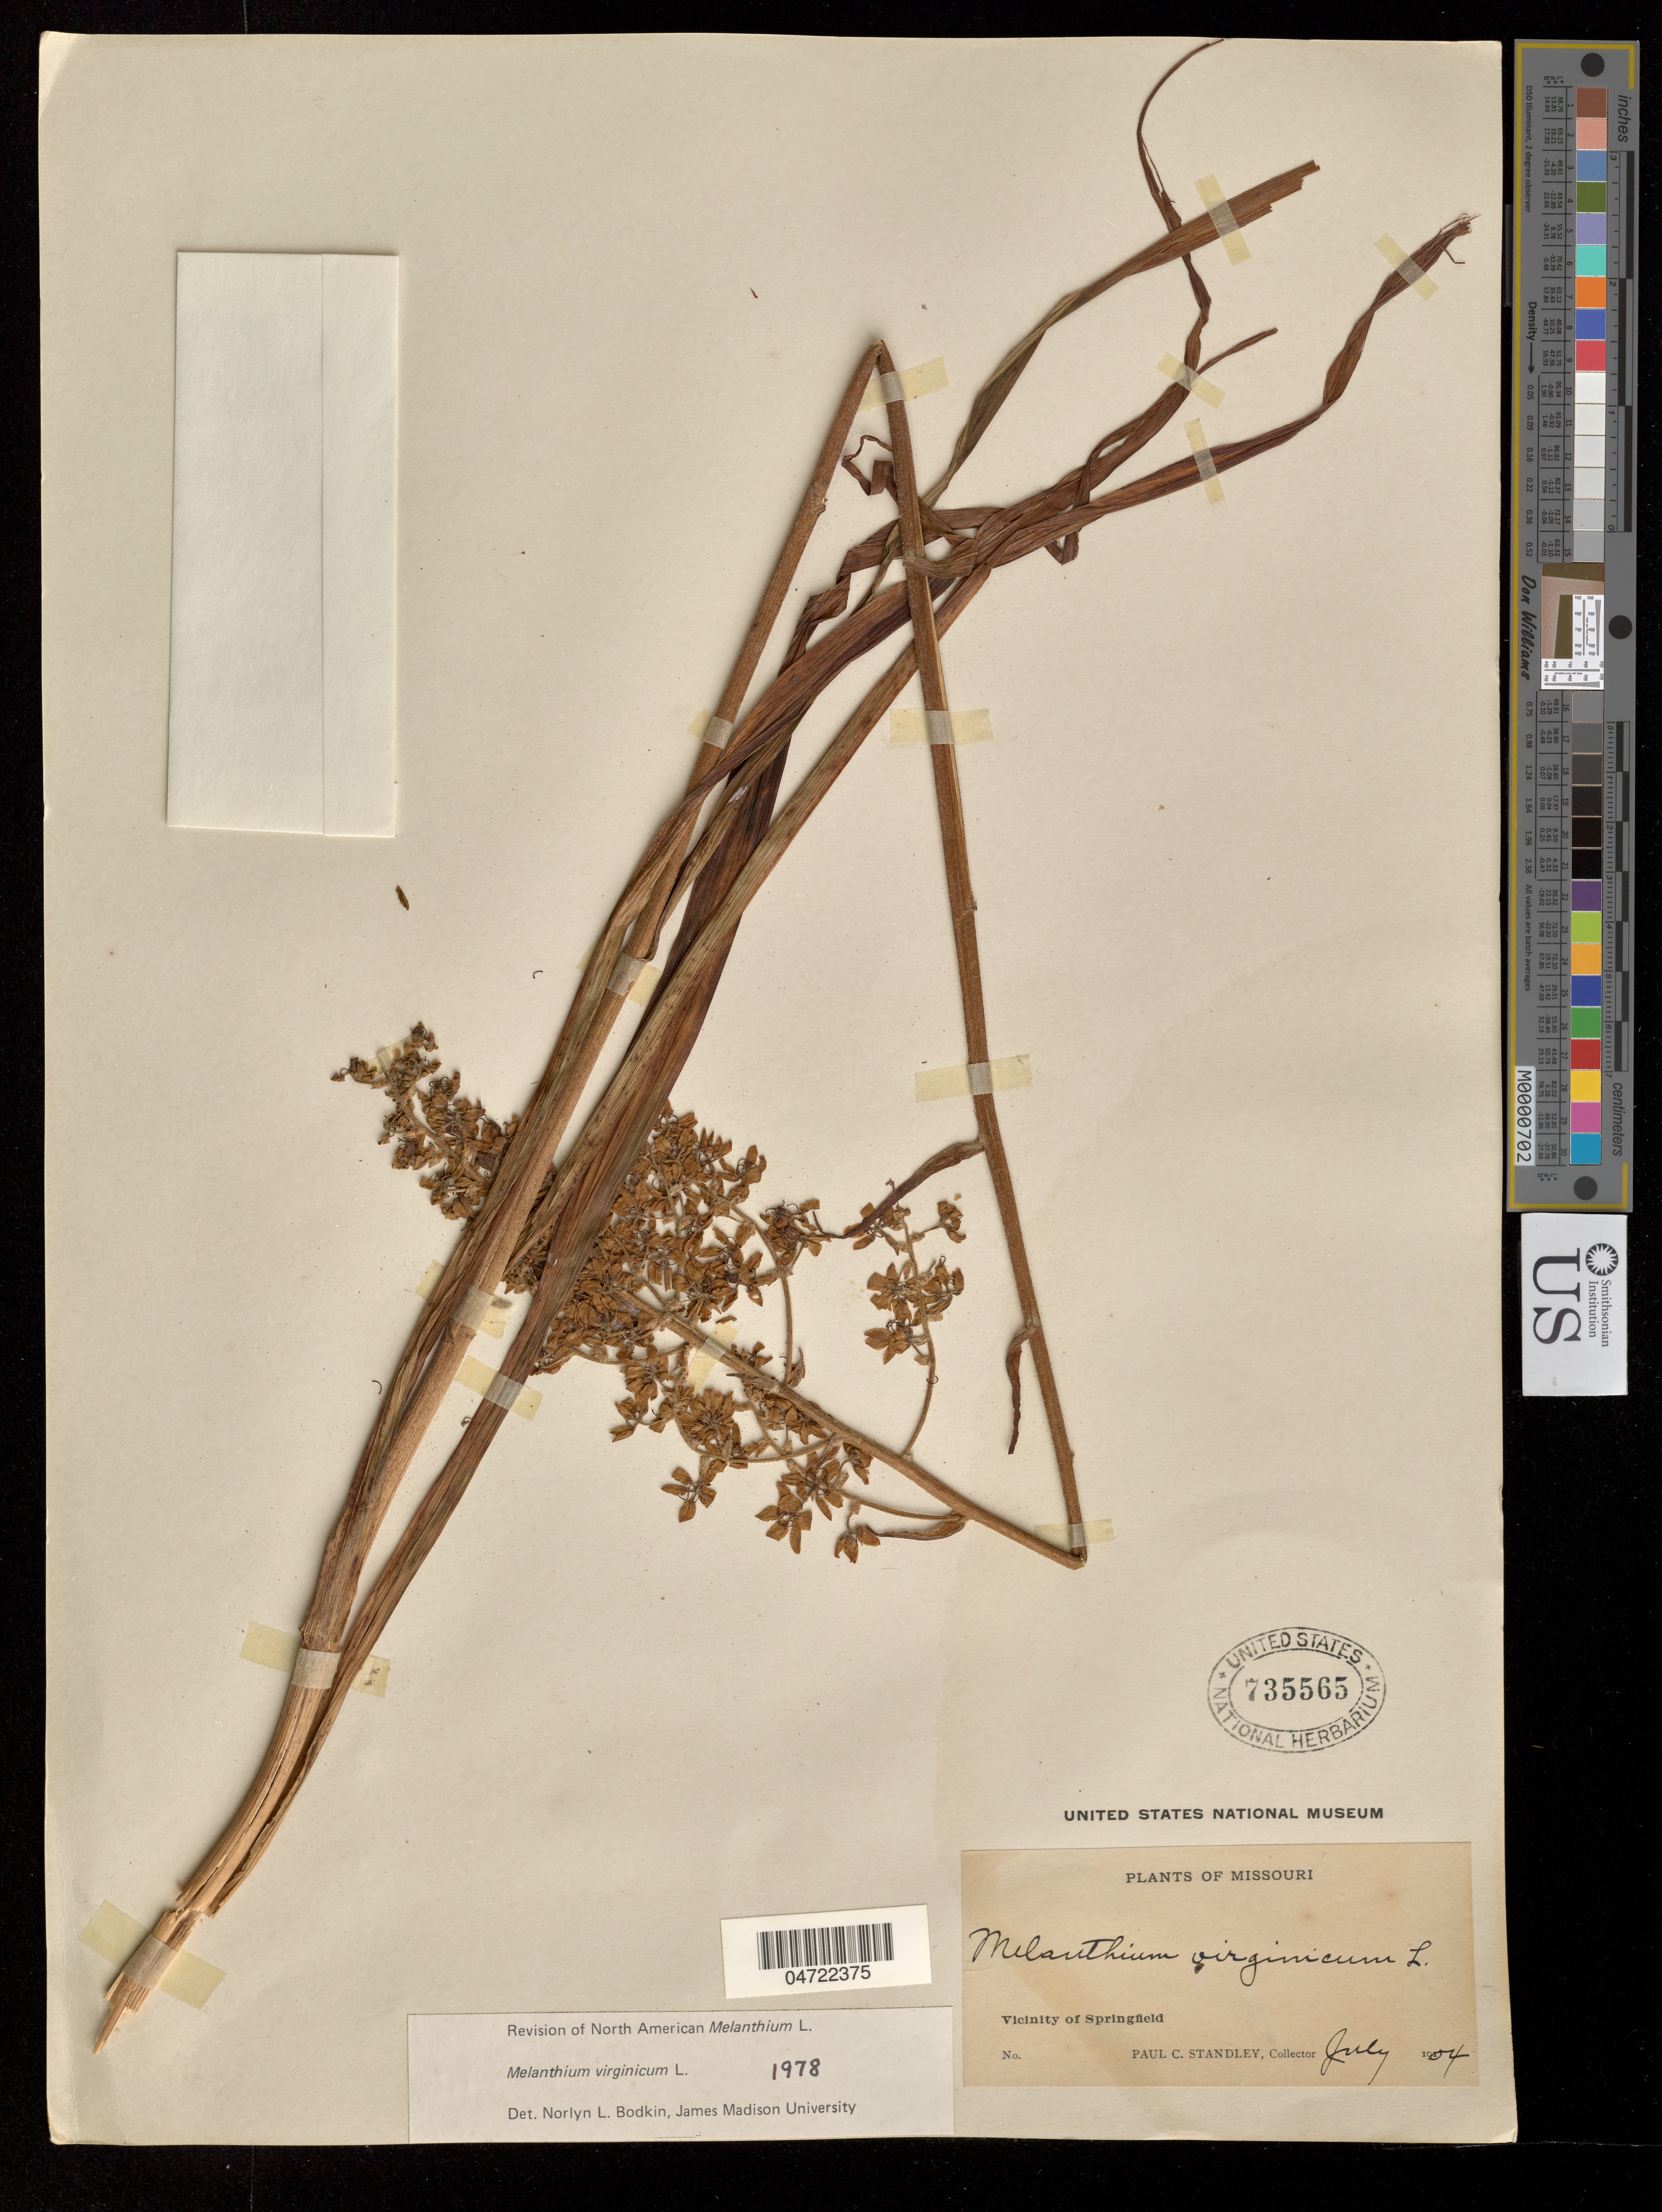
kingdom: Plantae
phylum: Tracheophyta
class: Liliopsida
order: Liliales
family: Melanthiaceae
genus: Melanthium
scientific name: Melanthium virginicum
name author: L.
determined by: Bodkin, N. L.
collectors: P. C. Standley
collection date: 1904-07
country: United States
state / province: Missouri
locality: Springfield.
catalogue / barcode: US 735565